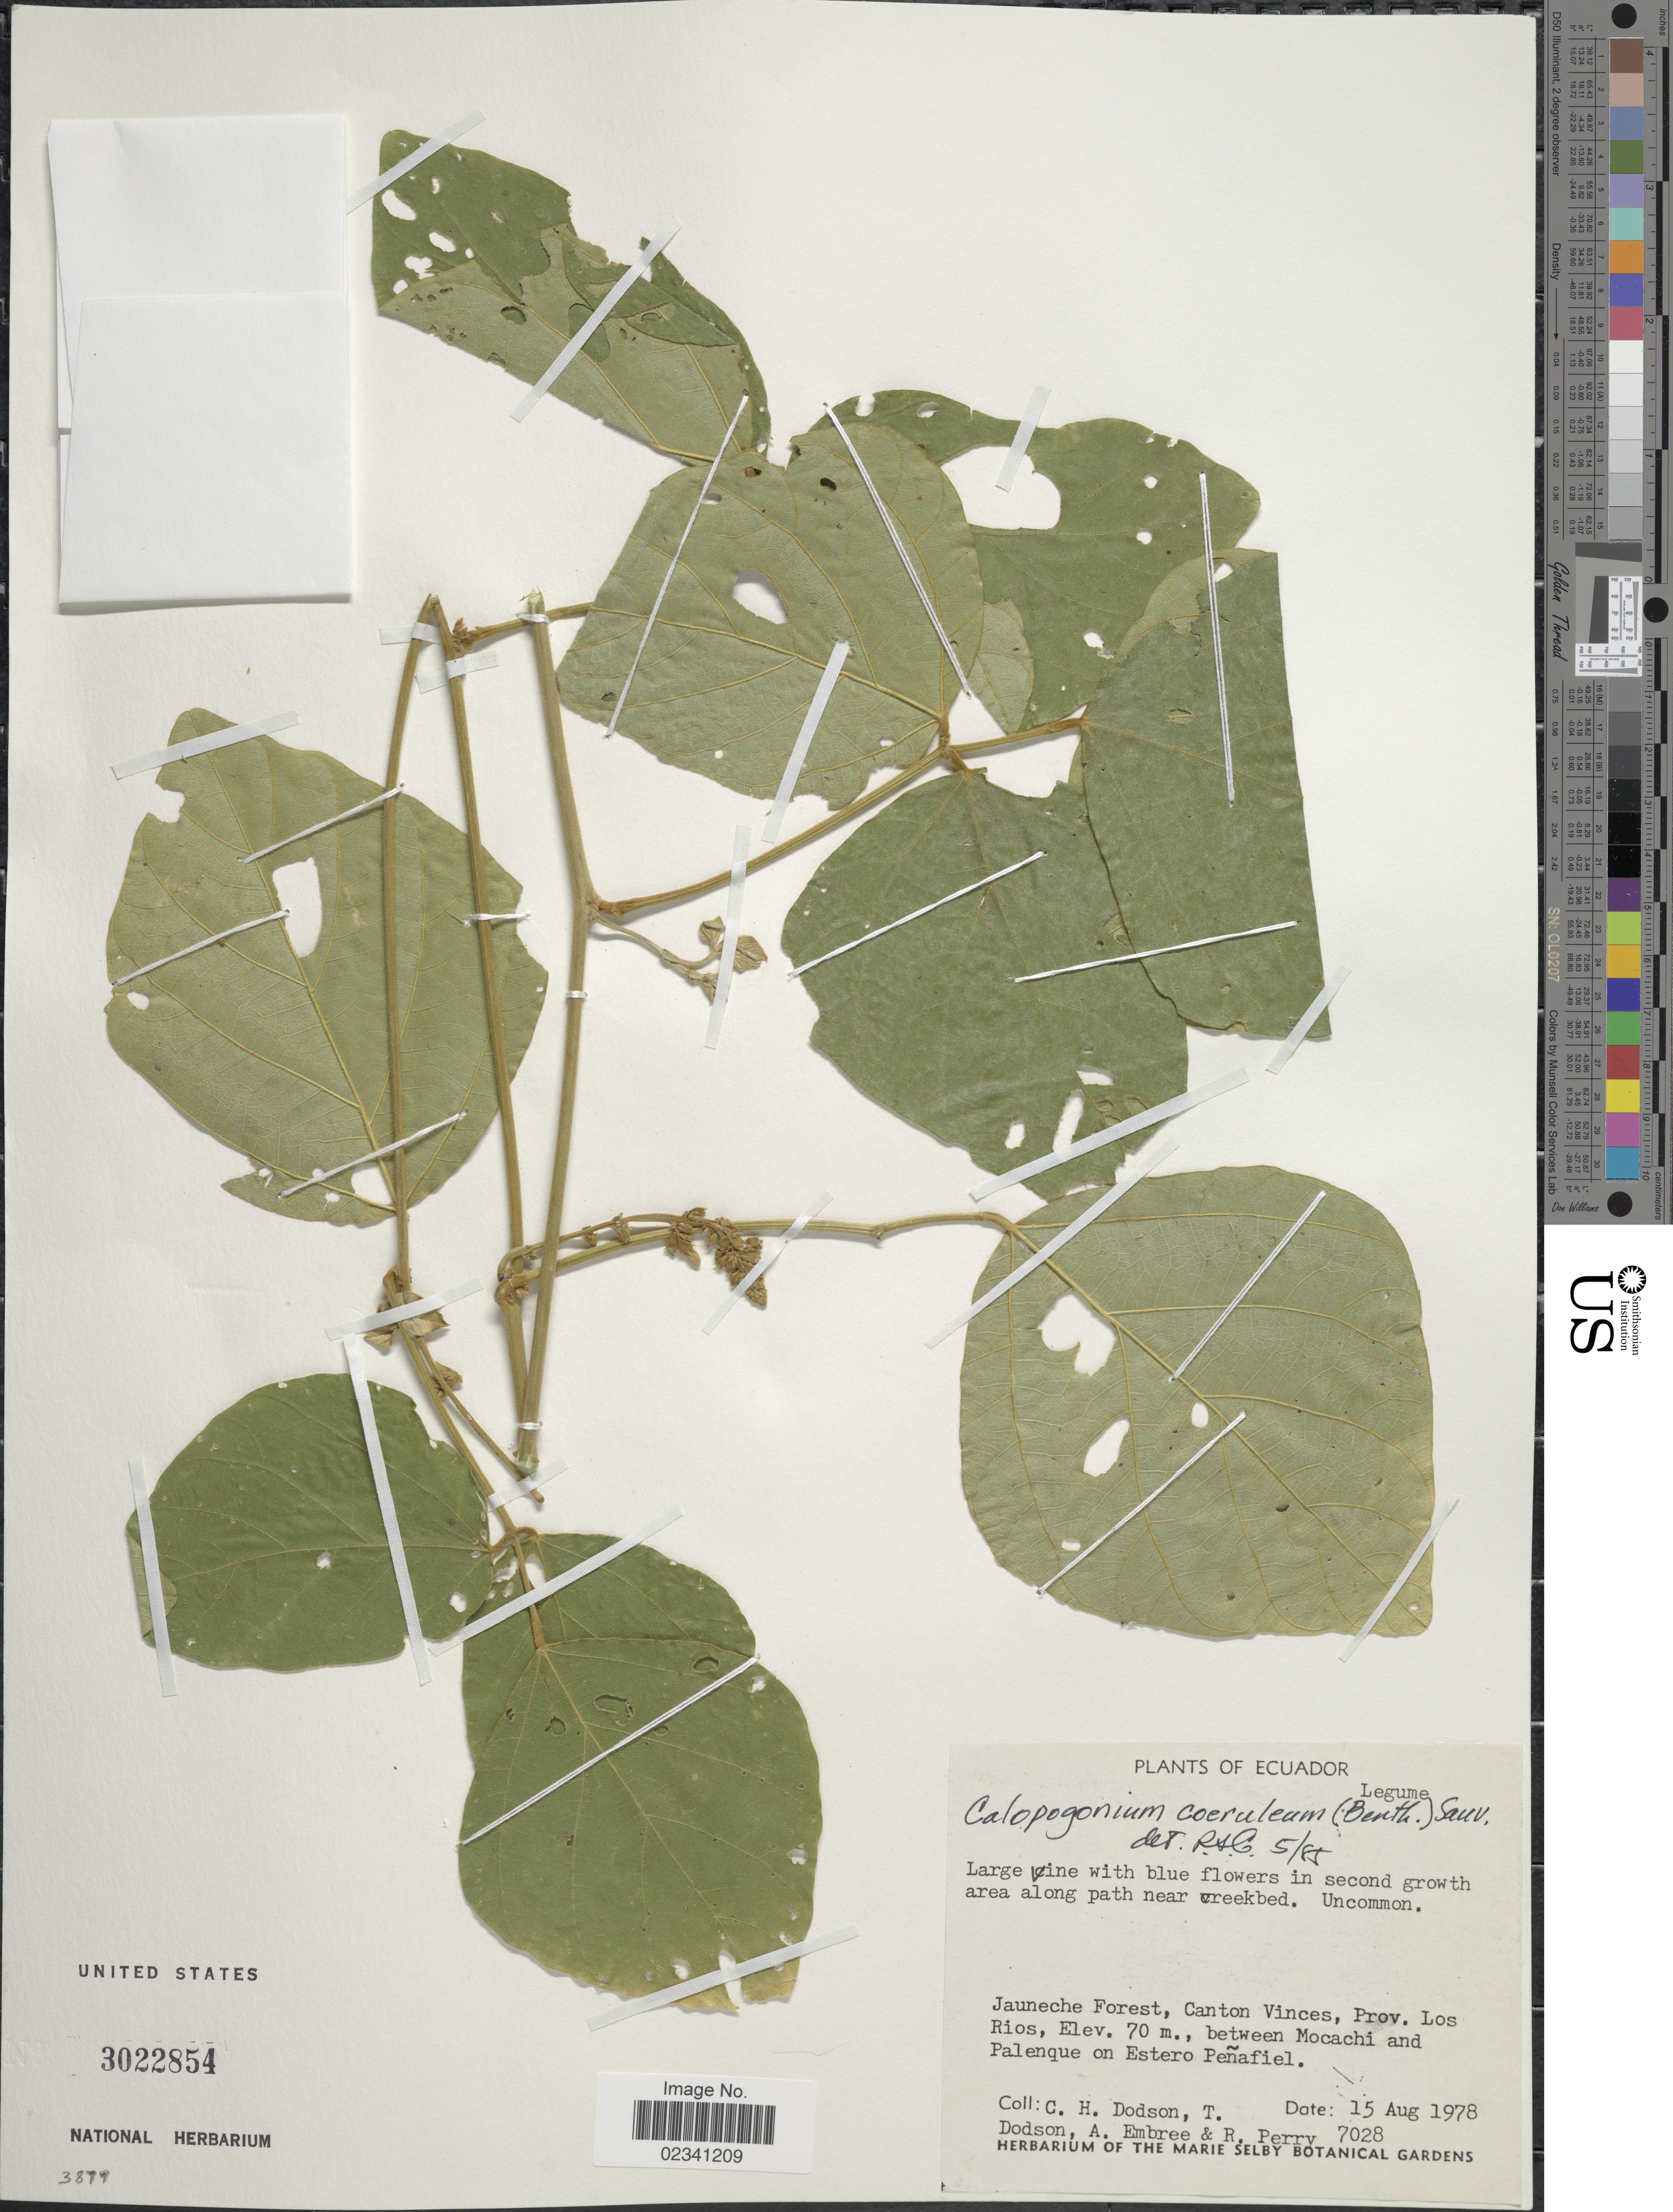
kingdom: Plantae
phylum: Tracheophyta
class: Magnoliopsida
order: Fabales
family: Fabaceae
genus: Calopogonium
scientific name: Calopogonium caeruleum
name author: (Benth.) C. Wright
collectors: C. H. Dodson, T. A. Dodson, A. Embree & R. Perry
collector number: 7028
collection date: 1978-08-15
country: Ecuador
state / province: Los Ríos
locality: Juaneche Forest, Canton Vinces, between Mocachi and Palenque on Estero Penafiel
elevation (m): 70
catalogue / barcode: US 3022854